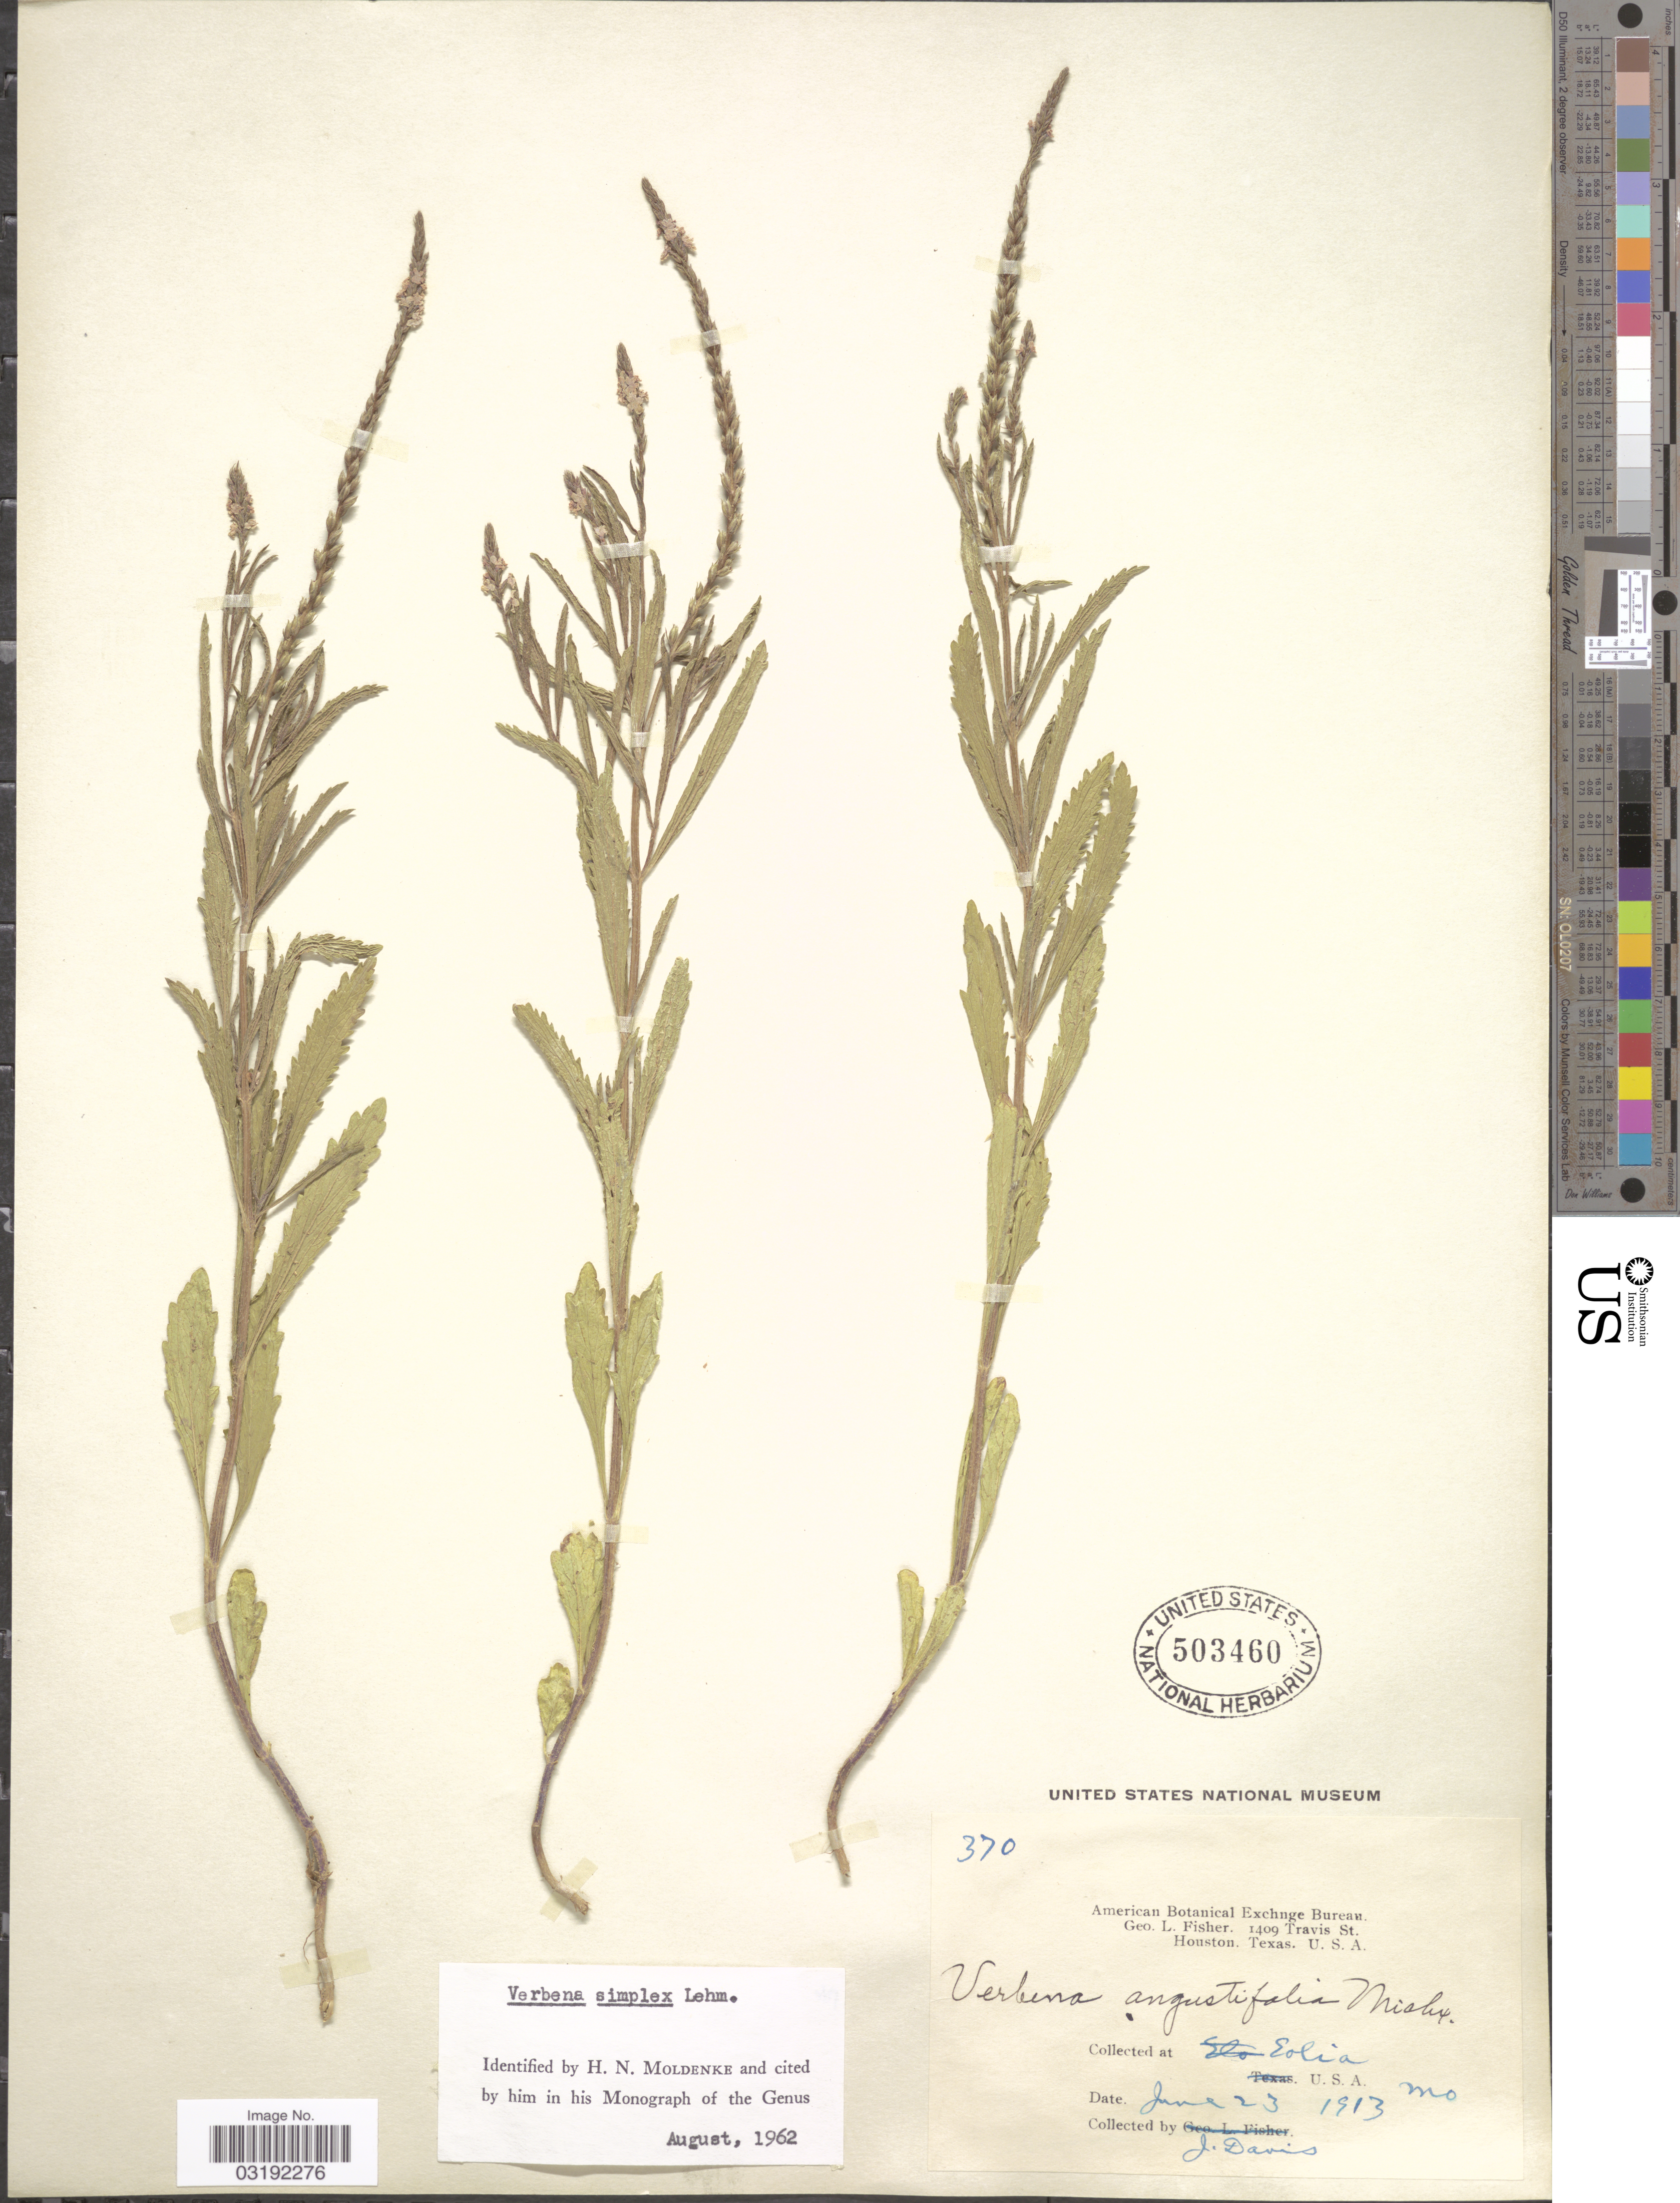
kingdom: Plantae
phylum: Tracheophyta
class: Magnoliopsida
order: Lamiales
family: Verbenaceae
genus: Verbena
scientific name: Verbena simplex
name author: F. Lehm.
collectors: J. Davis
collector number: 370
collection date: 1913-06-23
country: United States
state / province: Missouri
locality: Eolia.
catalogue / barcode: US 503460